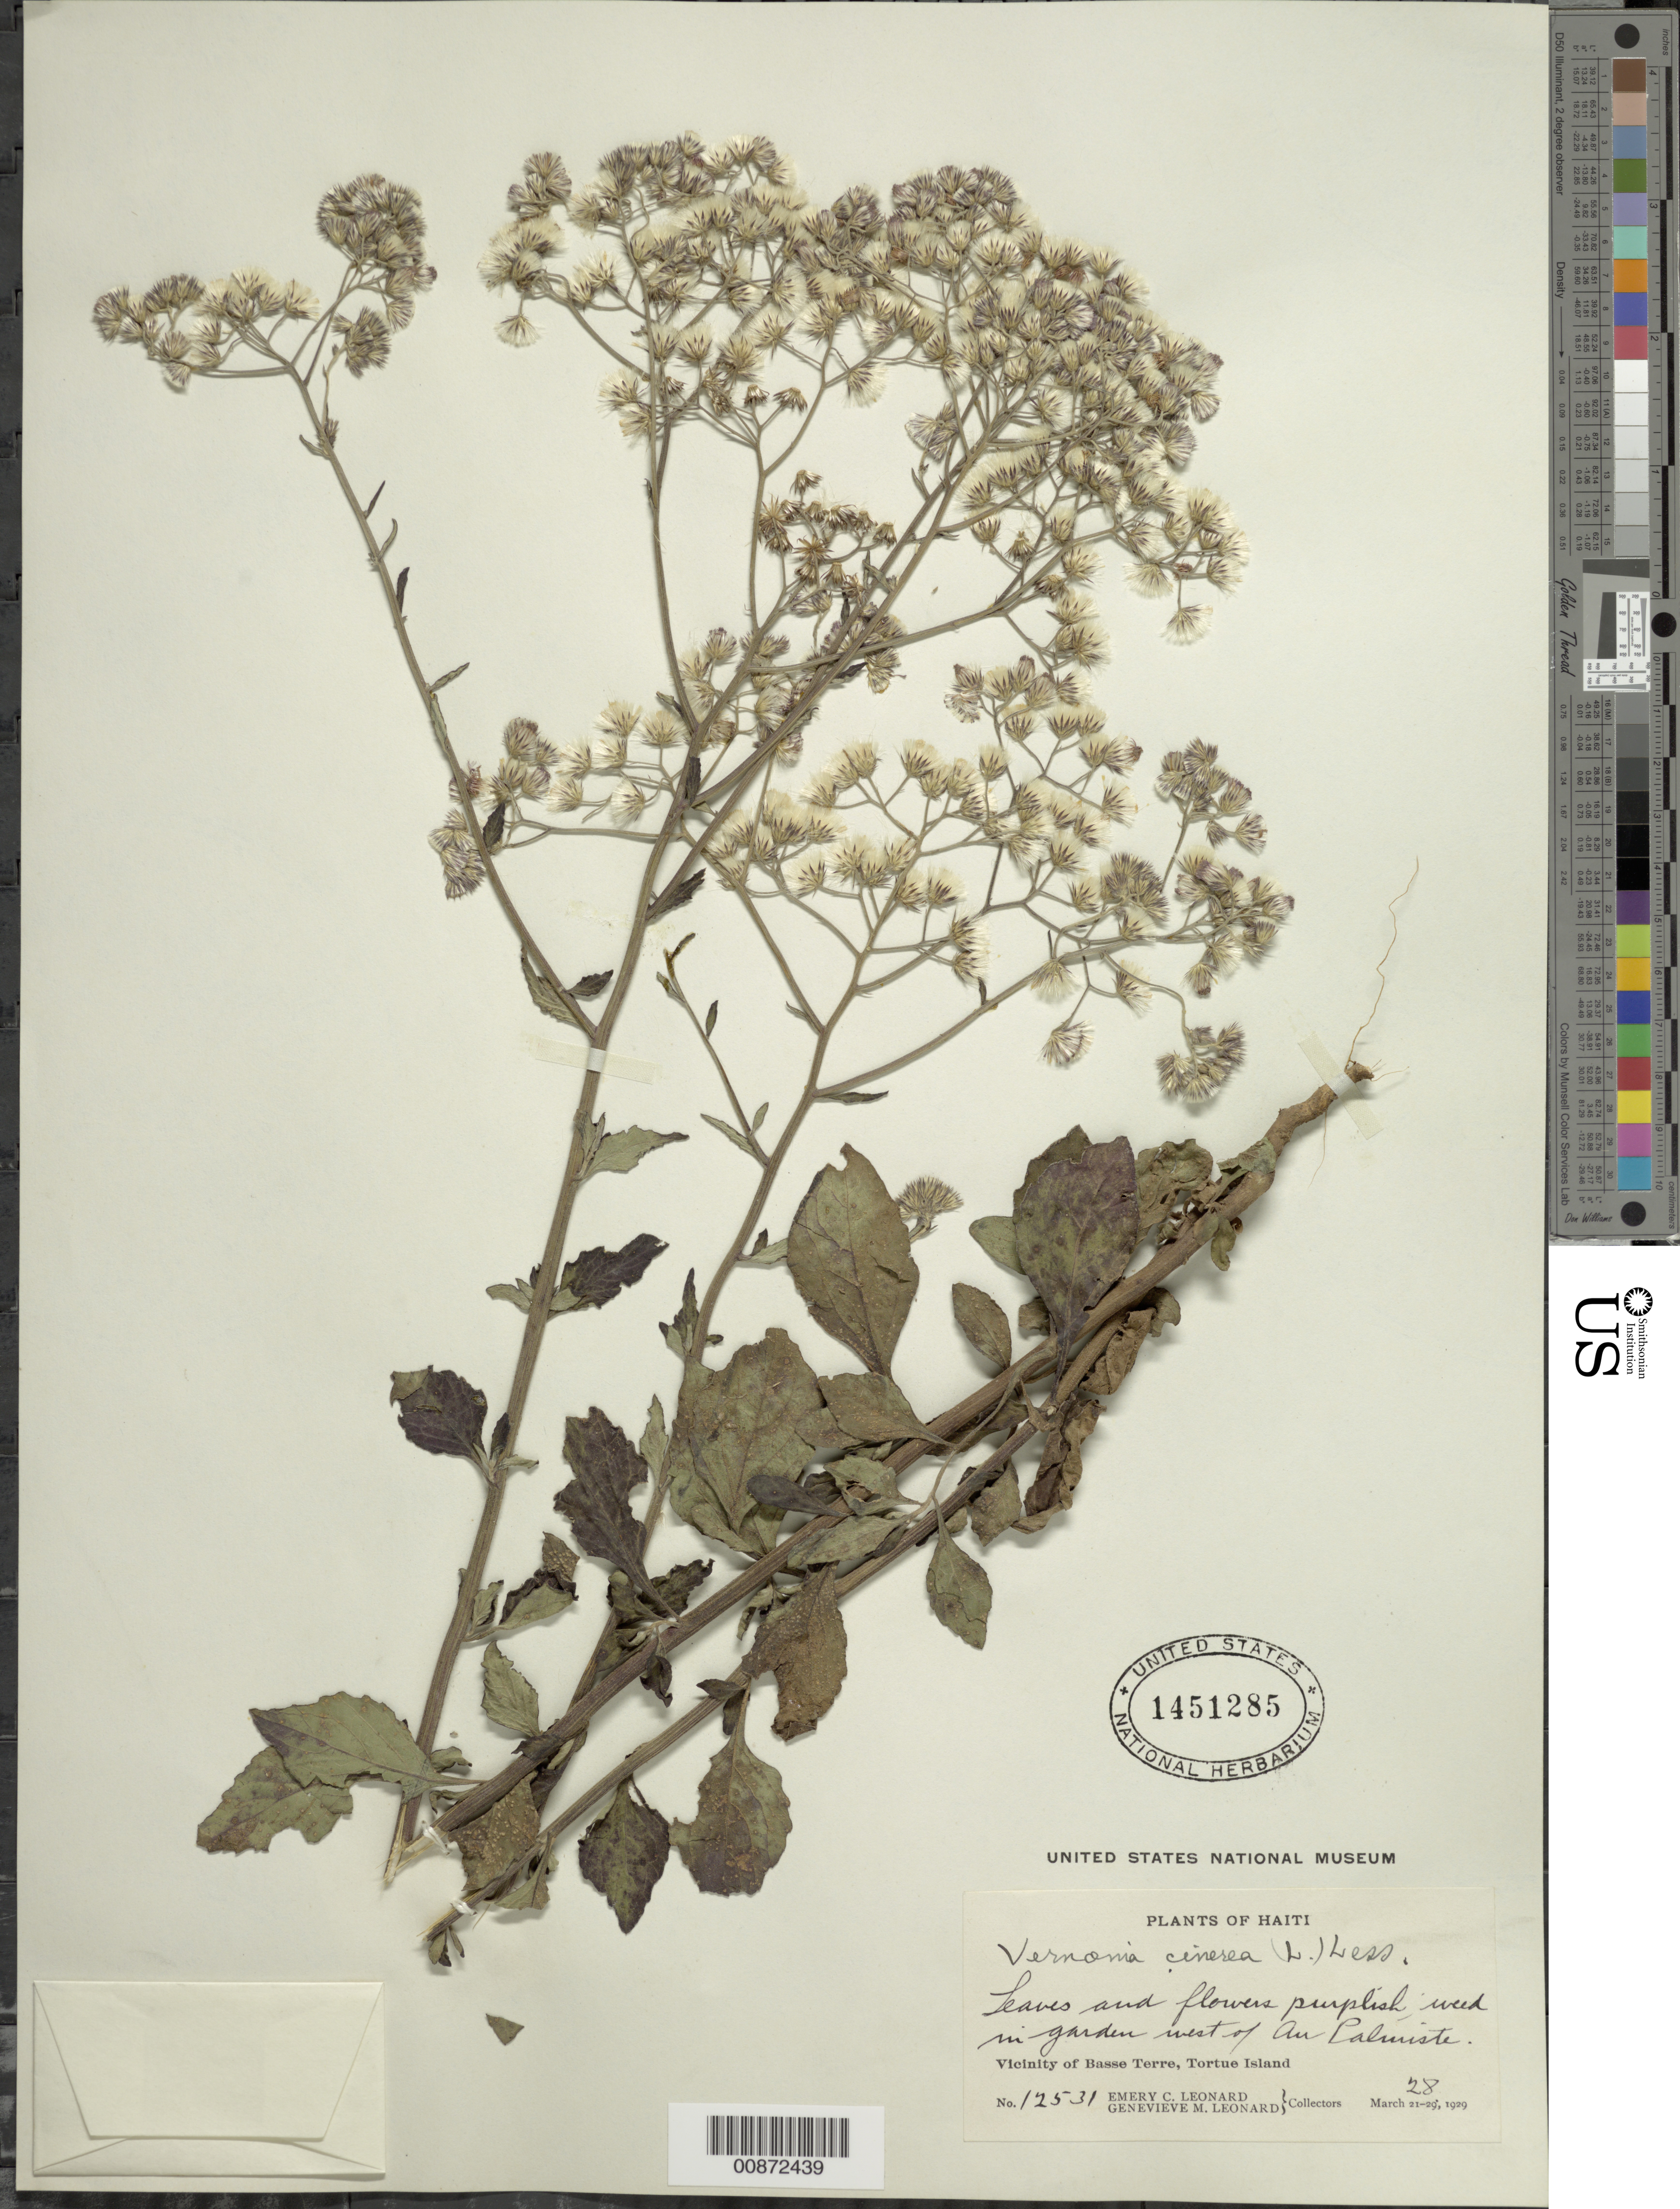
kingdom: Plantae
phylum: Tracheophyta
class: Magnoliopsida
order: Asterales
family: Asteraceae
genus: Cyanthillium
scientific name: Cyanthillium cinereum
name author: (L.) H. Rob.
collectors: E. C. Leonard & G. M. Leonard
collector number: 12531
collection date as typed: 28 Mar 1929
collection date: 1929-03-28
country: Haiti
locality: Vicinityof Basse Terre, Tortue island. West of Au Palmiste.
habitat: Weed in garden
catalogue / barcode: US 1451285